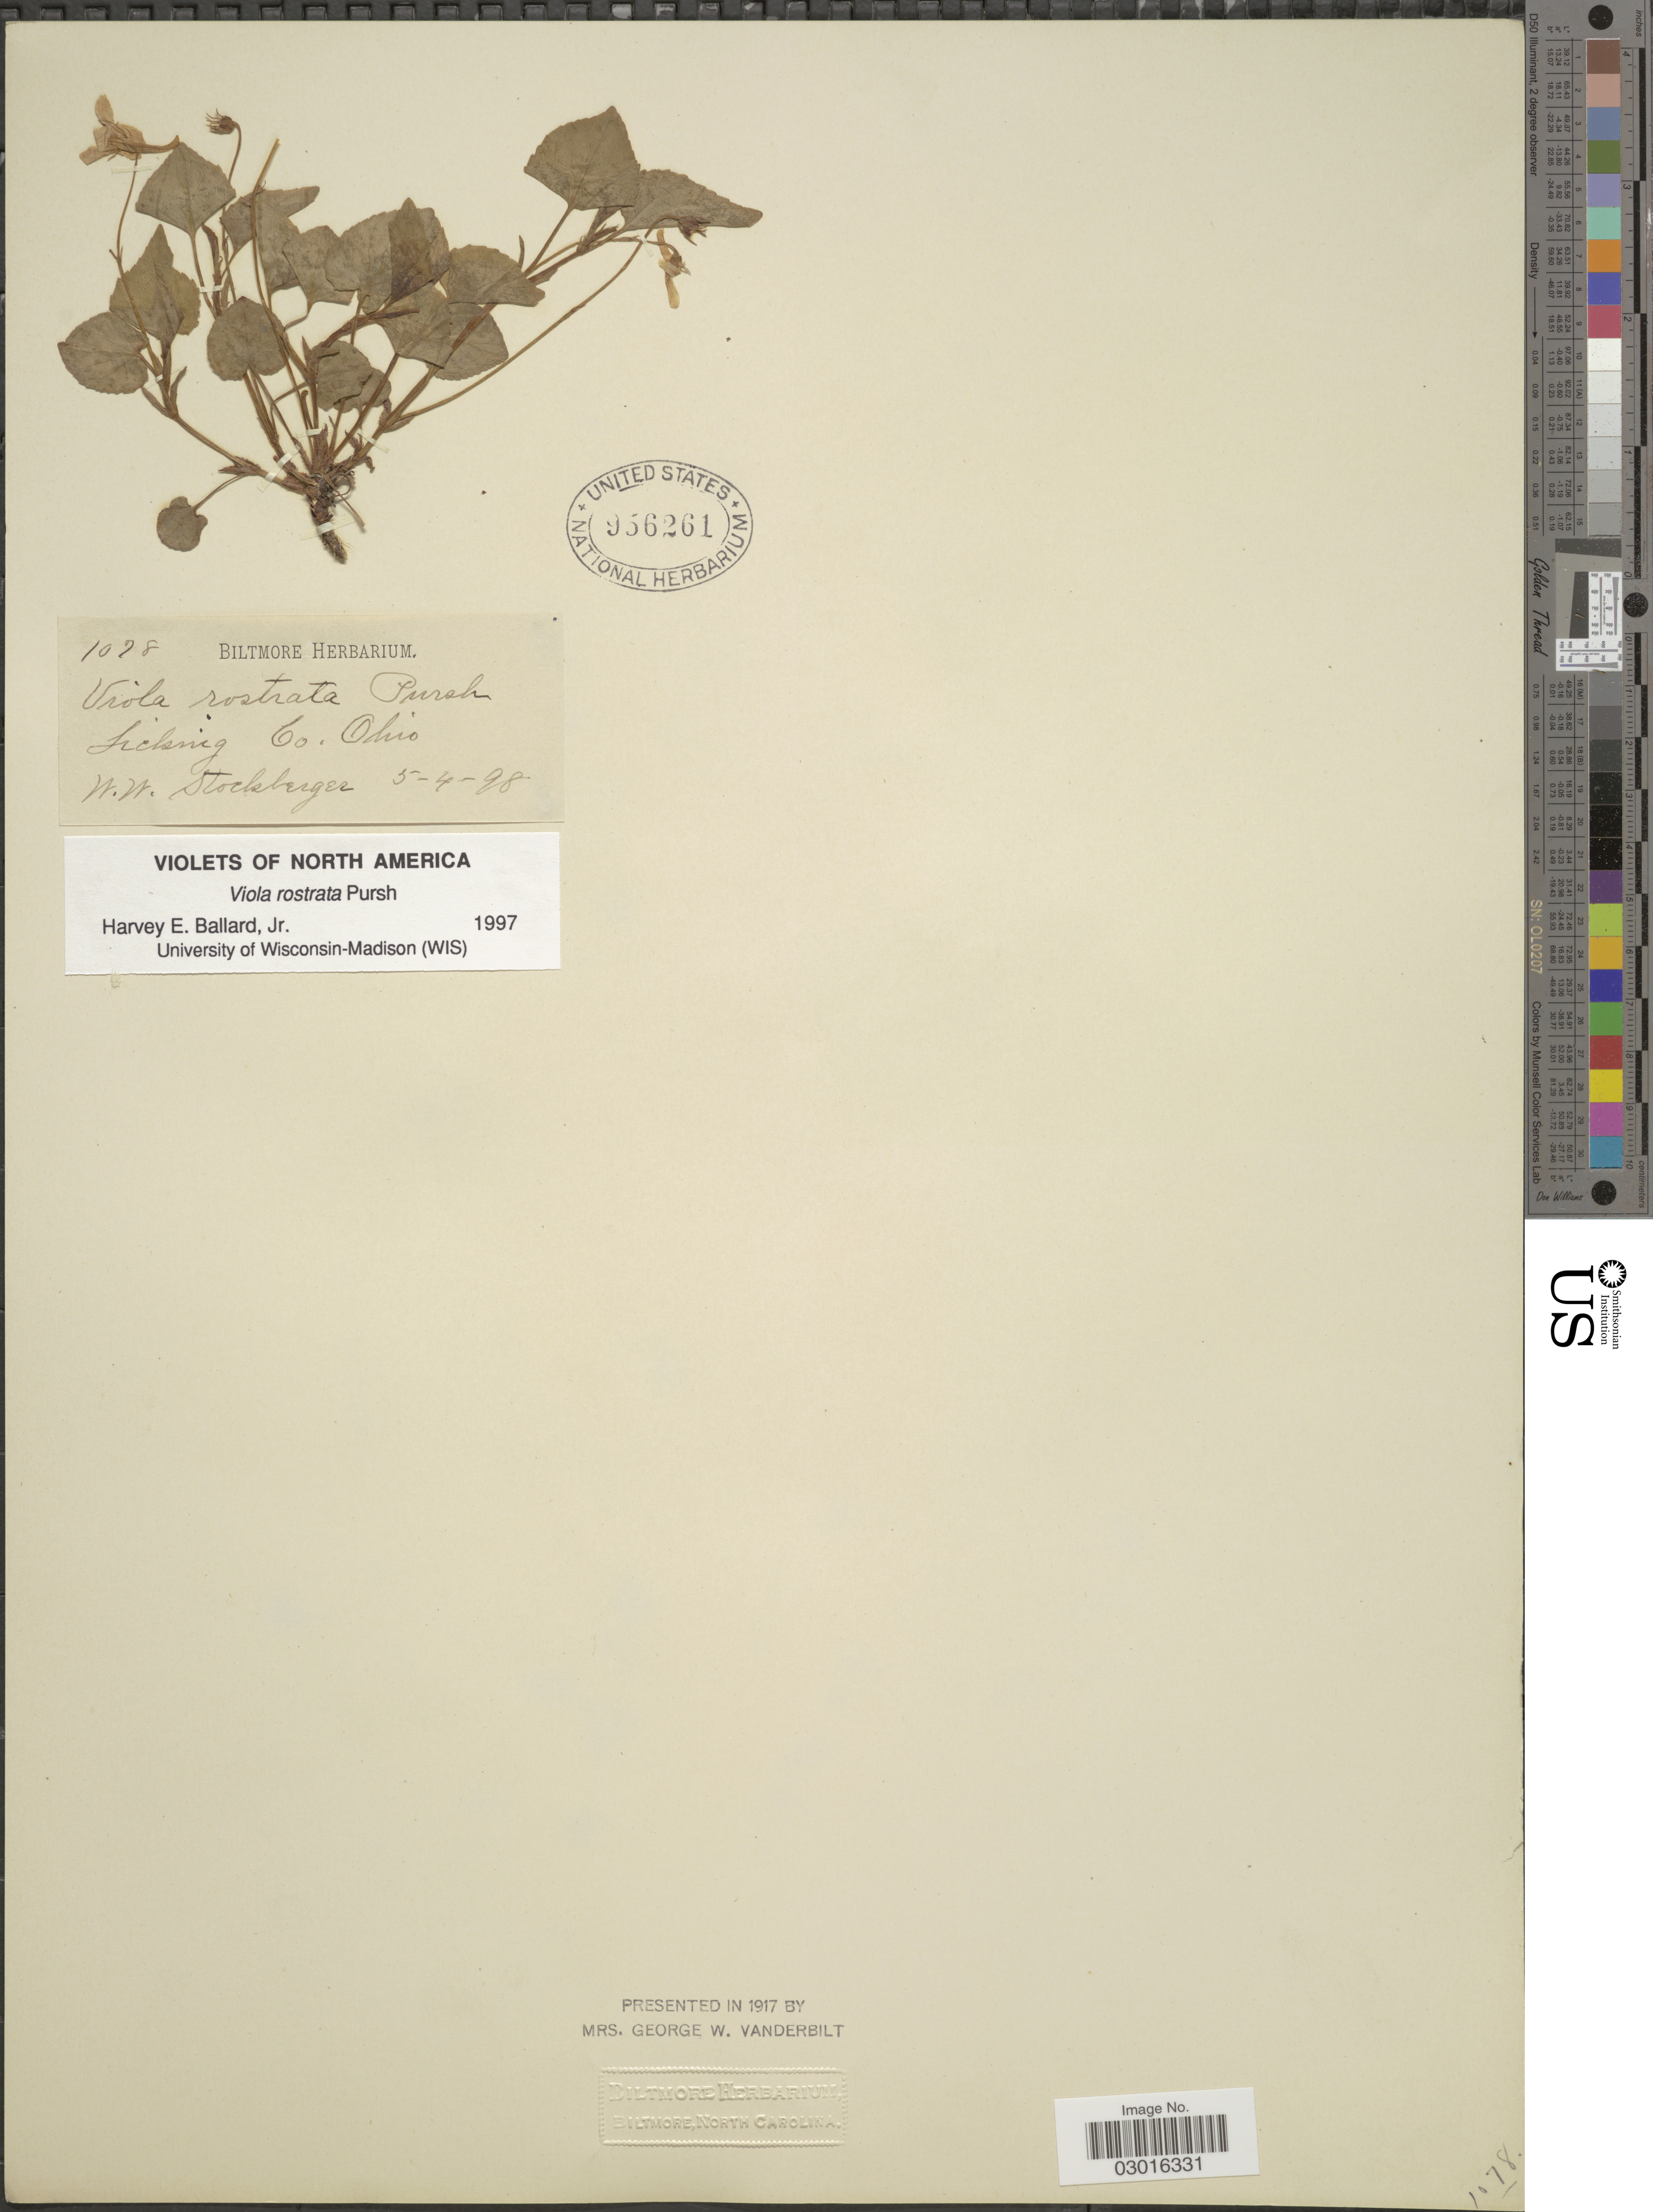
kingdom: Plantae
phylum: Tracheophyta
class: Magnoliopsida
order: Malpighiales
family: Violaceae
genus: Viola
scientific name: Viola rostrata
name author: Pursh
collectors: W. Stockberger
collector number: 1028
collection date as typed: Transcribed d/m/y: 4/5/98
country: United States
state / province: Ohio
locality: Licking Co.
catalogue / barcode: US 956261